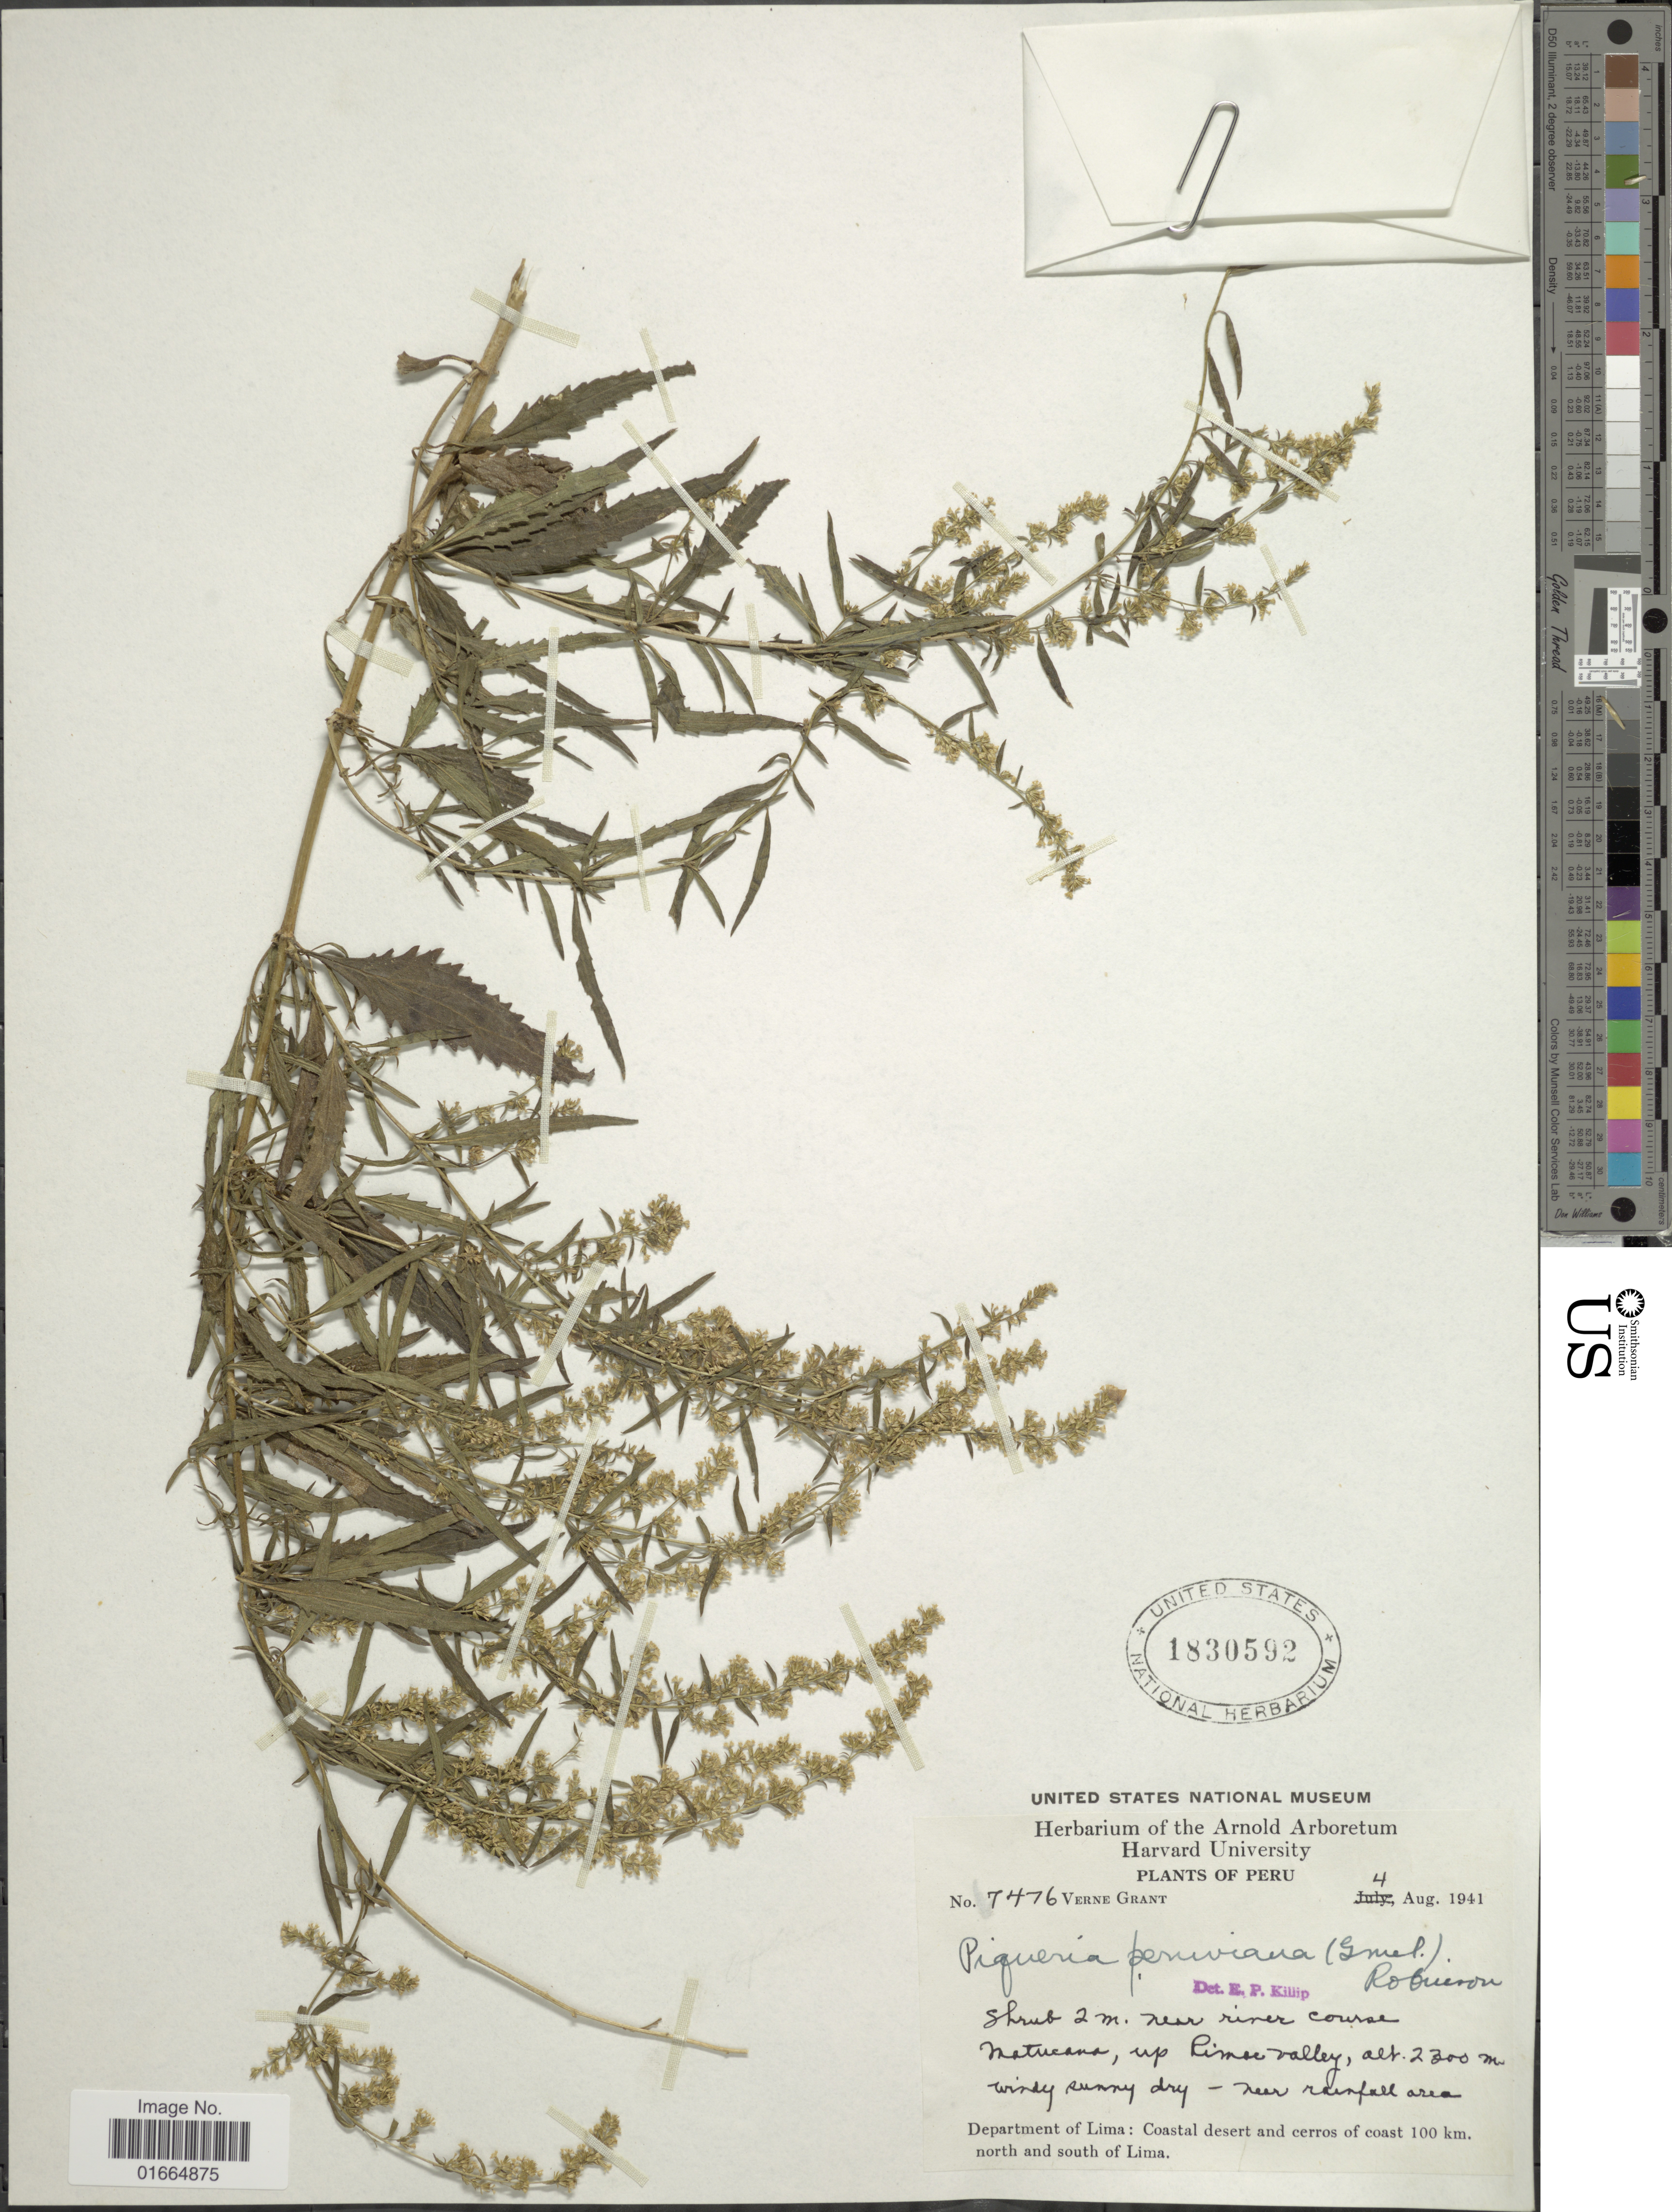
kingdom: Plantae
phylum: Tracheophyta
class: Magnoliopsida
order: Asterales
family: Asteraceae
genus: Ophryosporus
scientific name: Ophryosporus peruvianus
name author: (J.F. Gmel.) R.M. King & H. Rob.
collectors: V. Grant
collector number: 7476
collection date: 1941-08-04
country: Peru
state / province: Lima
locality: Near river course Matucana, up Rimac valley. Department of Lima: Coastal desert and cerros of coast 100 km. north and south of Lima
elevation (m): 2300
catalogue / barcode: US 1830592